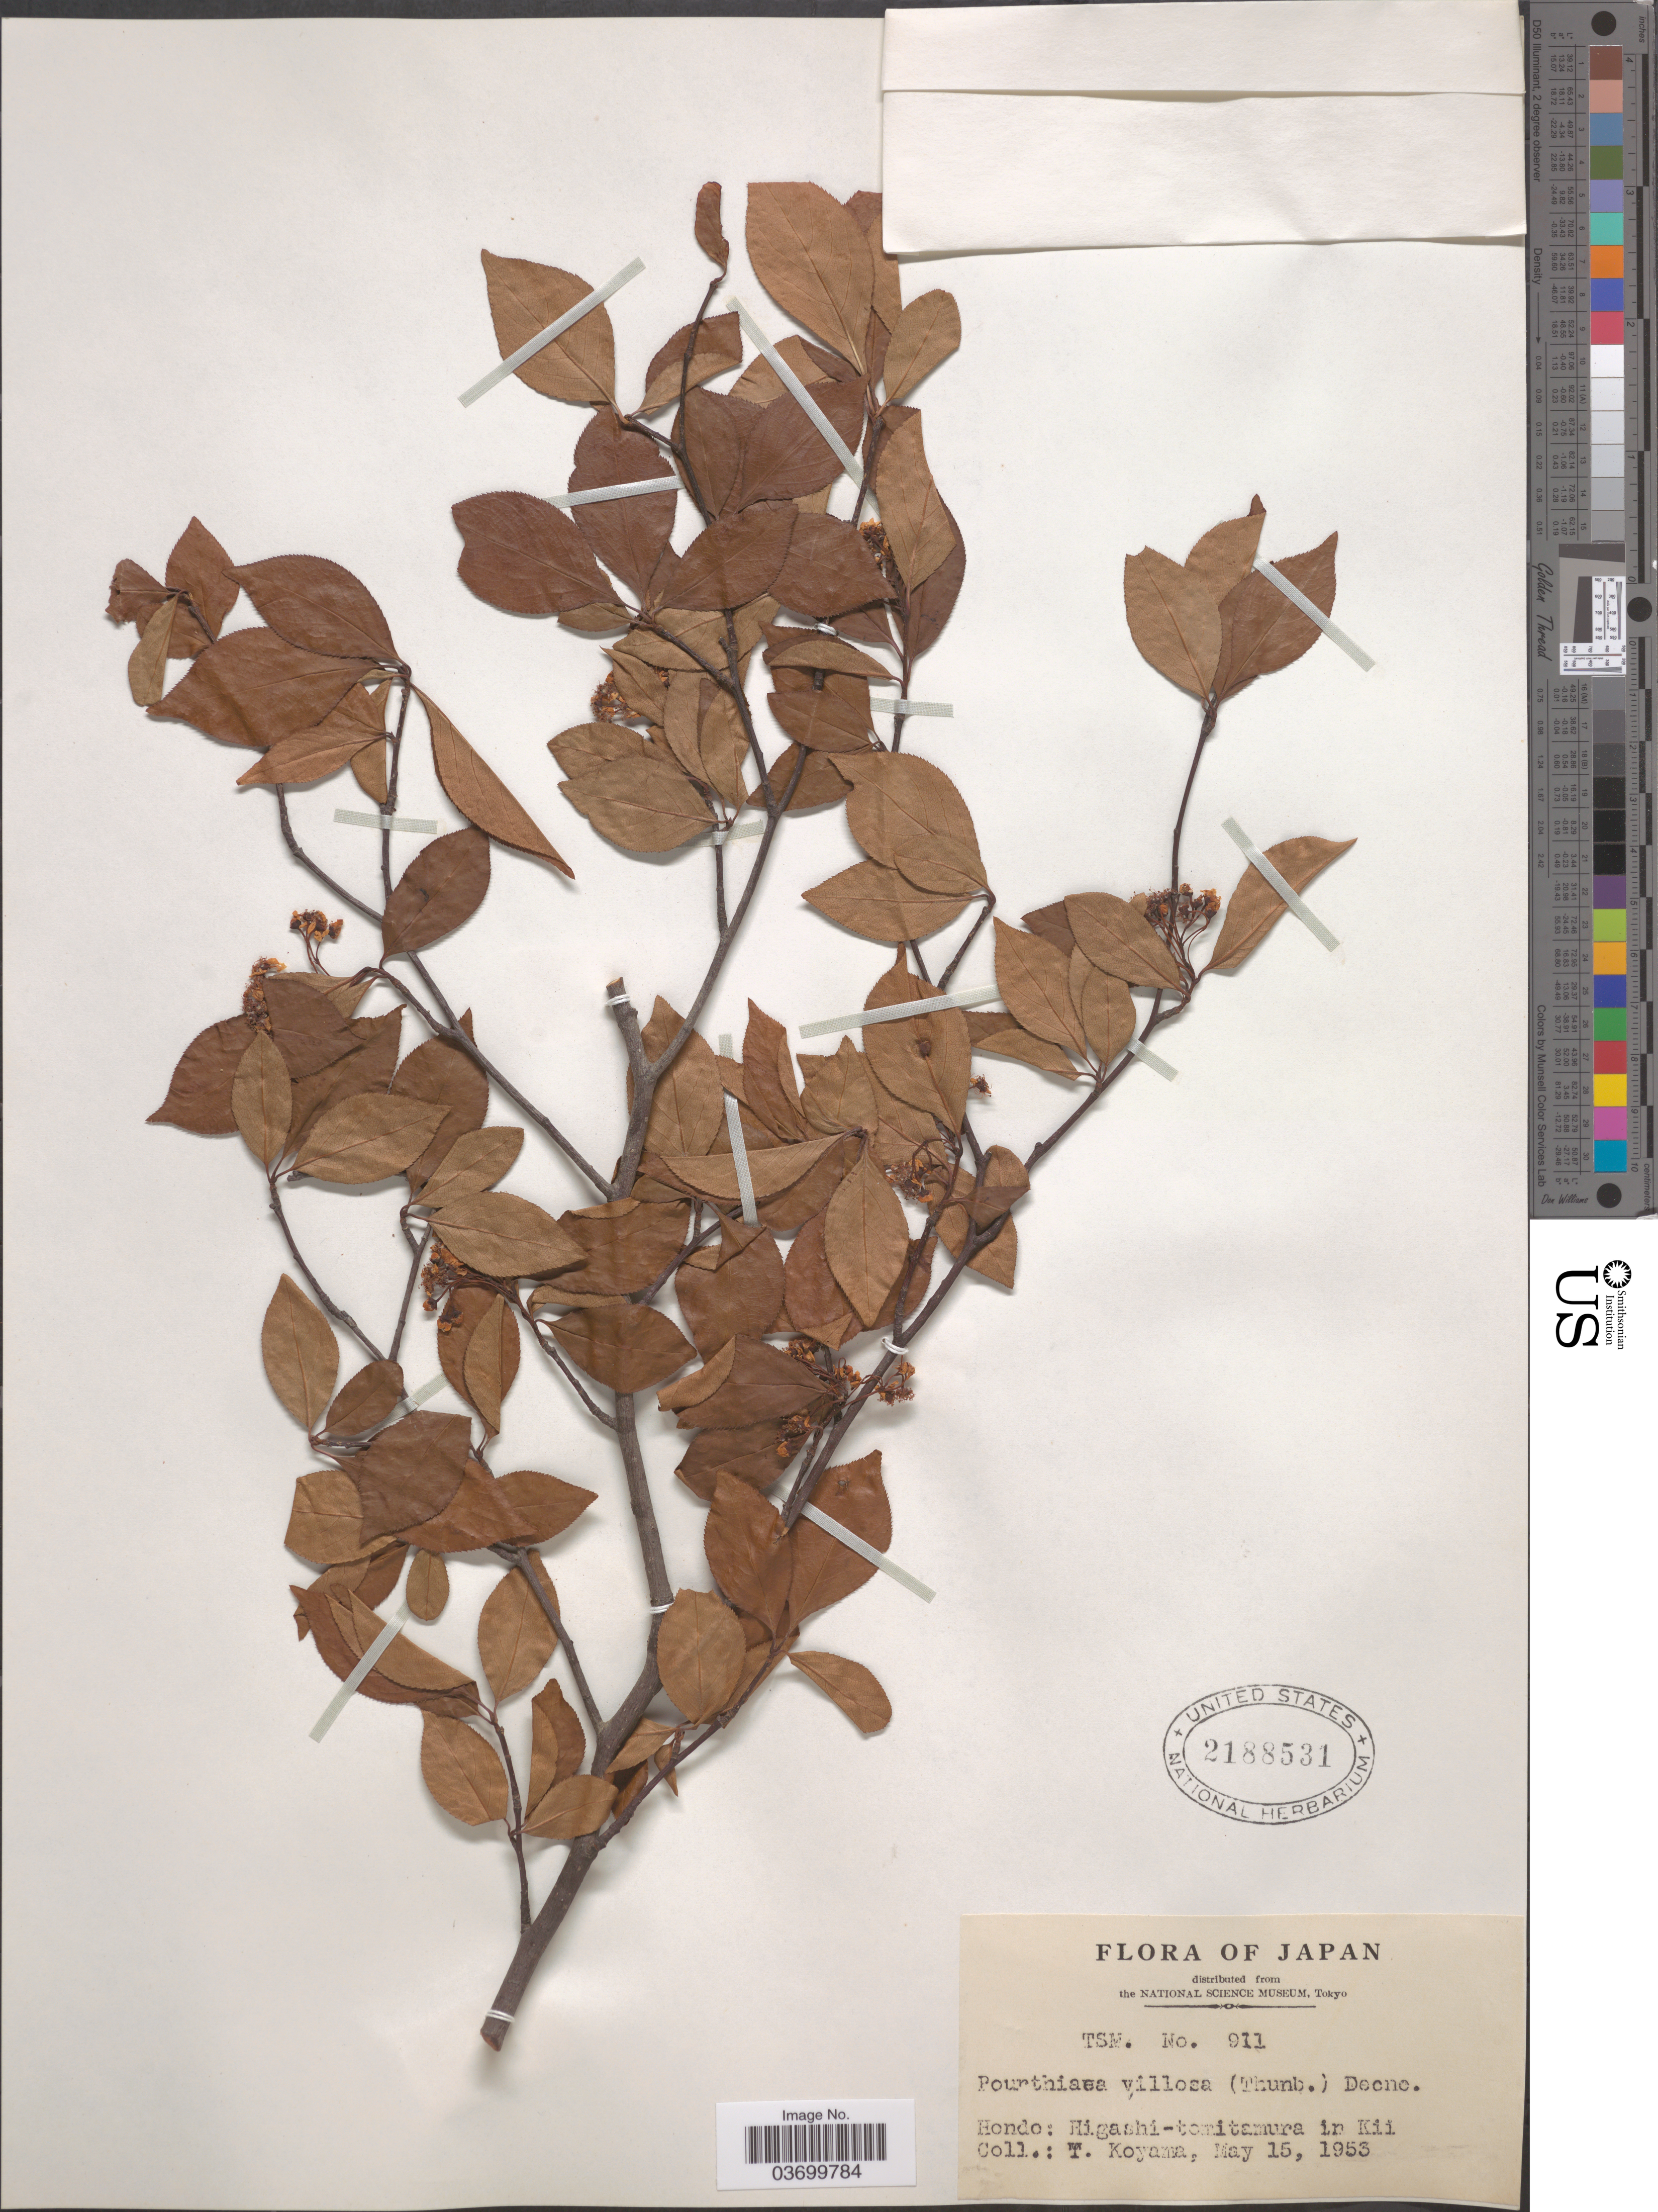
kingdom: Plantae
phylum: Tracheophyta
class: Magnoliopsida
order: Rosales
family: Rosaceae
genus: Pourthiaea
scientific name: Pourthiaea villosa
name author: Decne.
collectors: T. Koyama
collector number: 911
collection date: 1953-05-15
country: Japan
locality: Hondo: Higashi-tomitamura in Kii.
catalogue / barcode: US 2188531